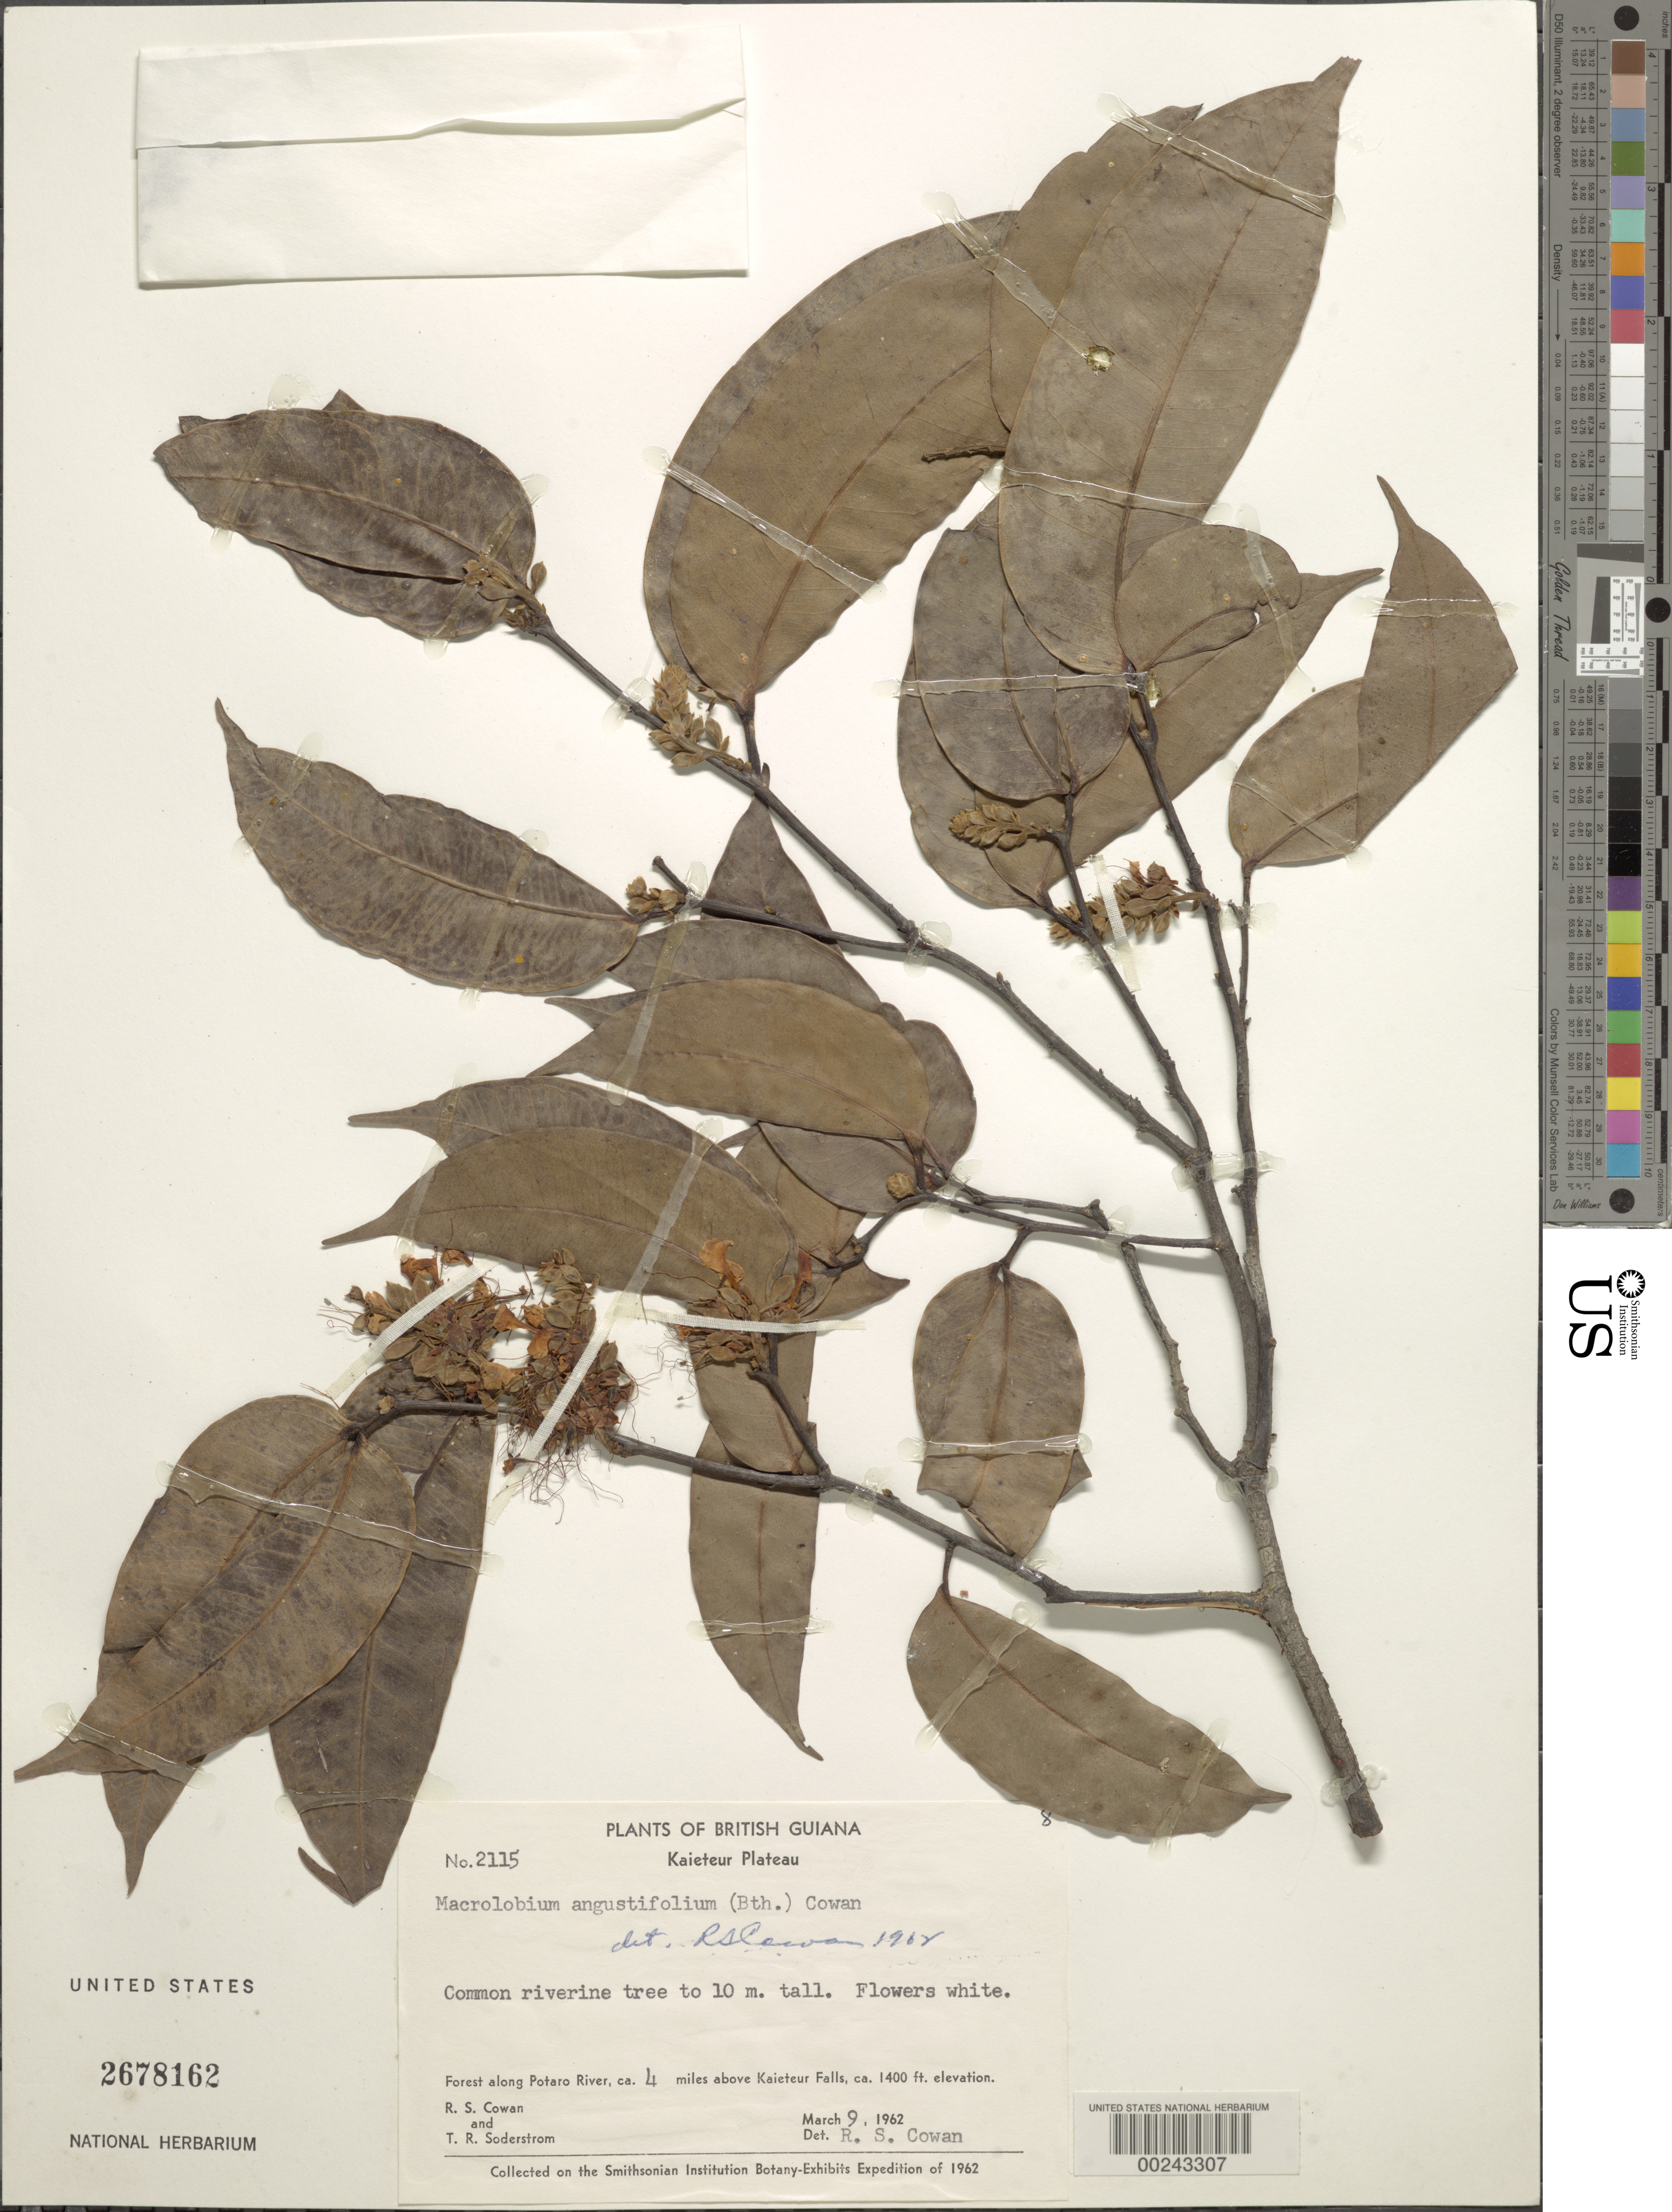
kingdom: Plantae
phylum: Tracheophyta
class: Magnoliopsida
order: Fabales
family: Fabaceae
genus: Macrolobium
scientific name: Macrolobium angustifolium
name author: (Benth.) R.S. Cowan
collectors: R. S. Cowan & T. R. Soderstrom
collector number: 2115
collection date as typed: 09 Mar 1962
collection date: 1962-03-09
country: Guyana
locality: Along potaro river, ca 4 mi above kaieteur falls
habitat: Forest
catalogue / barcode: US 2678162